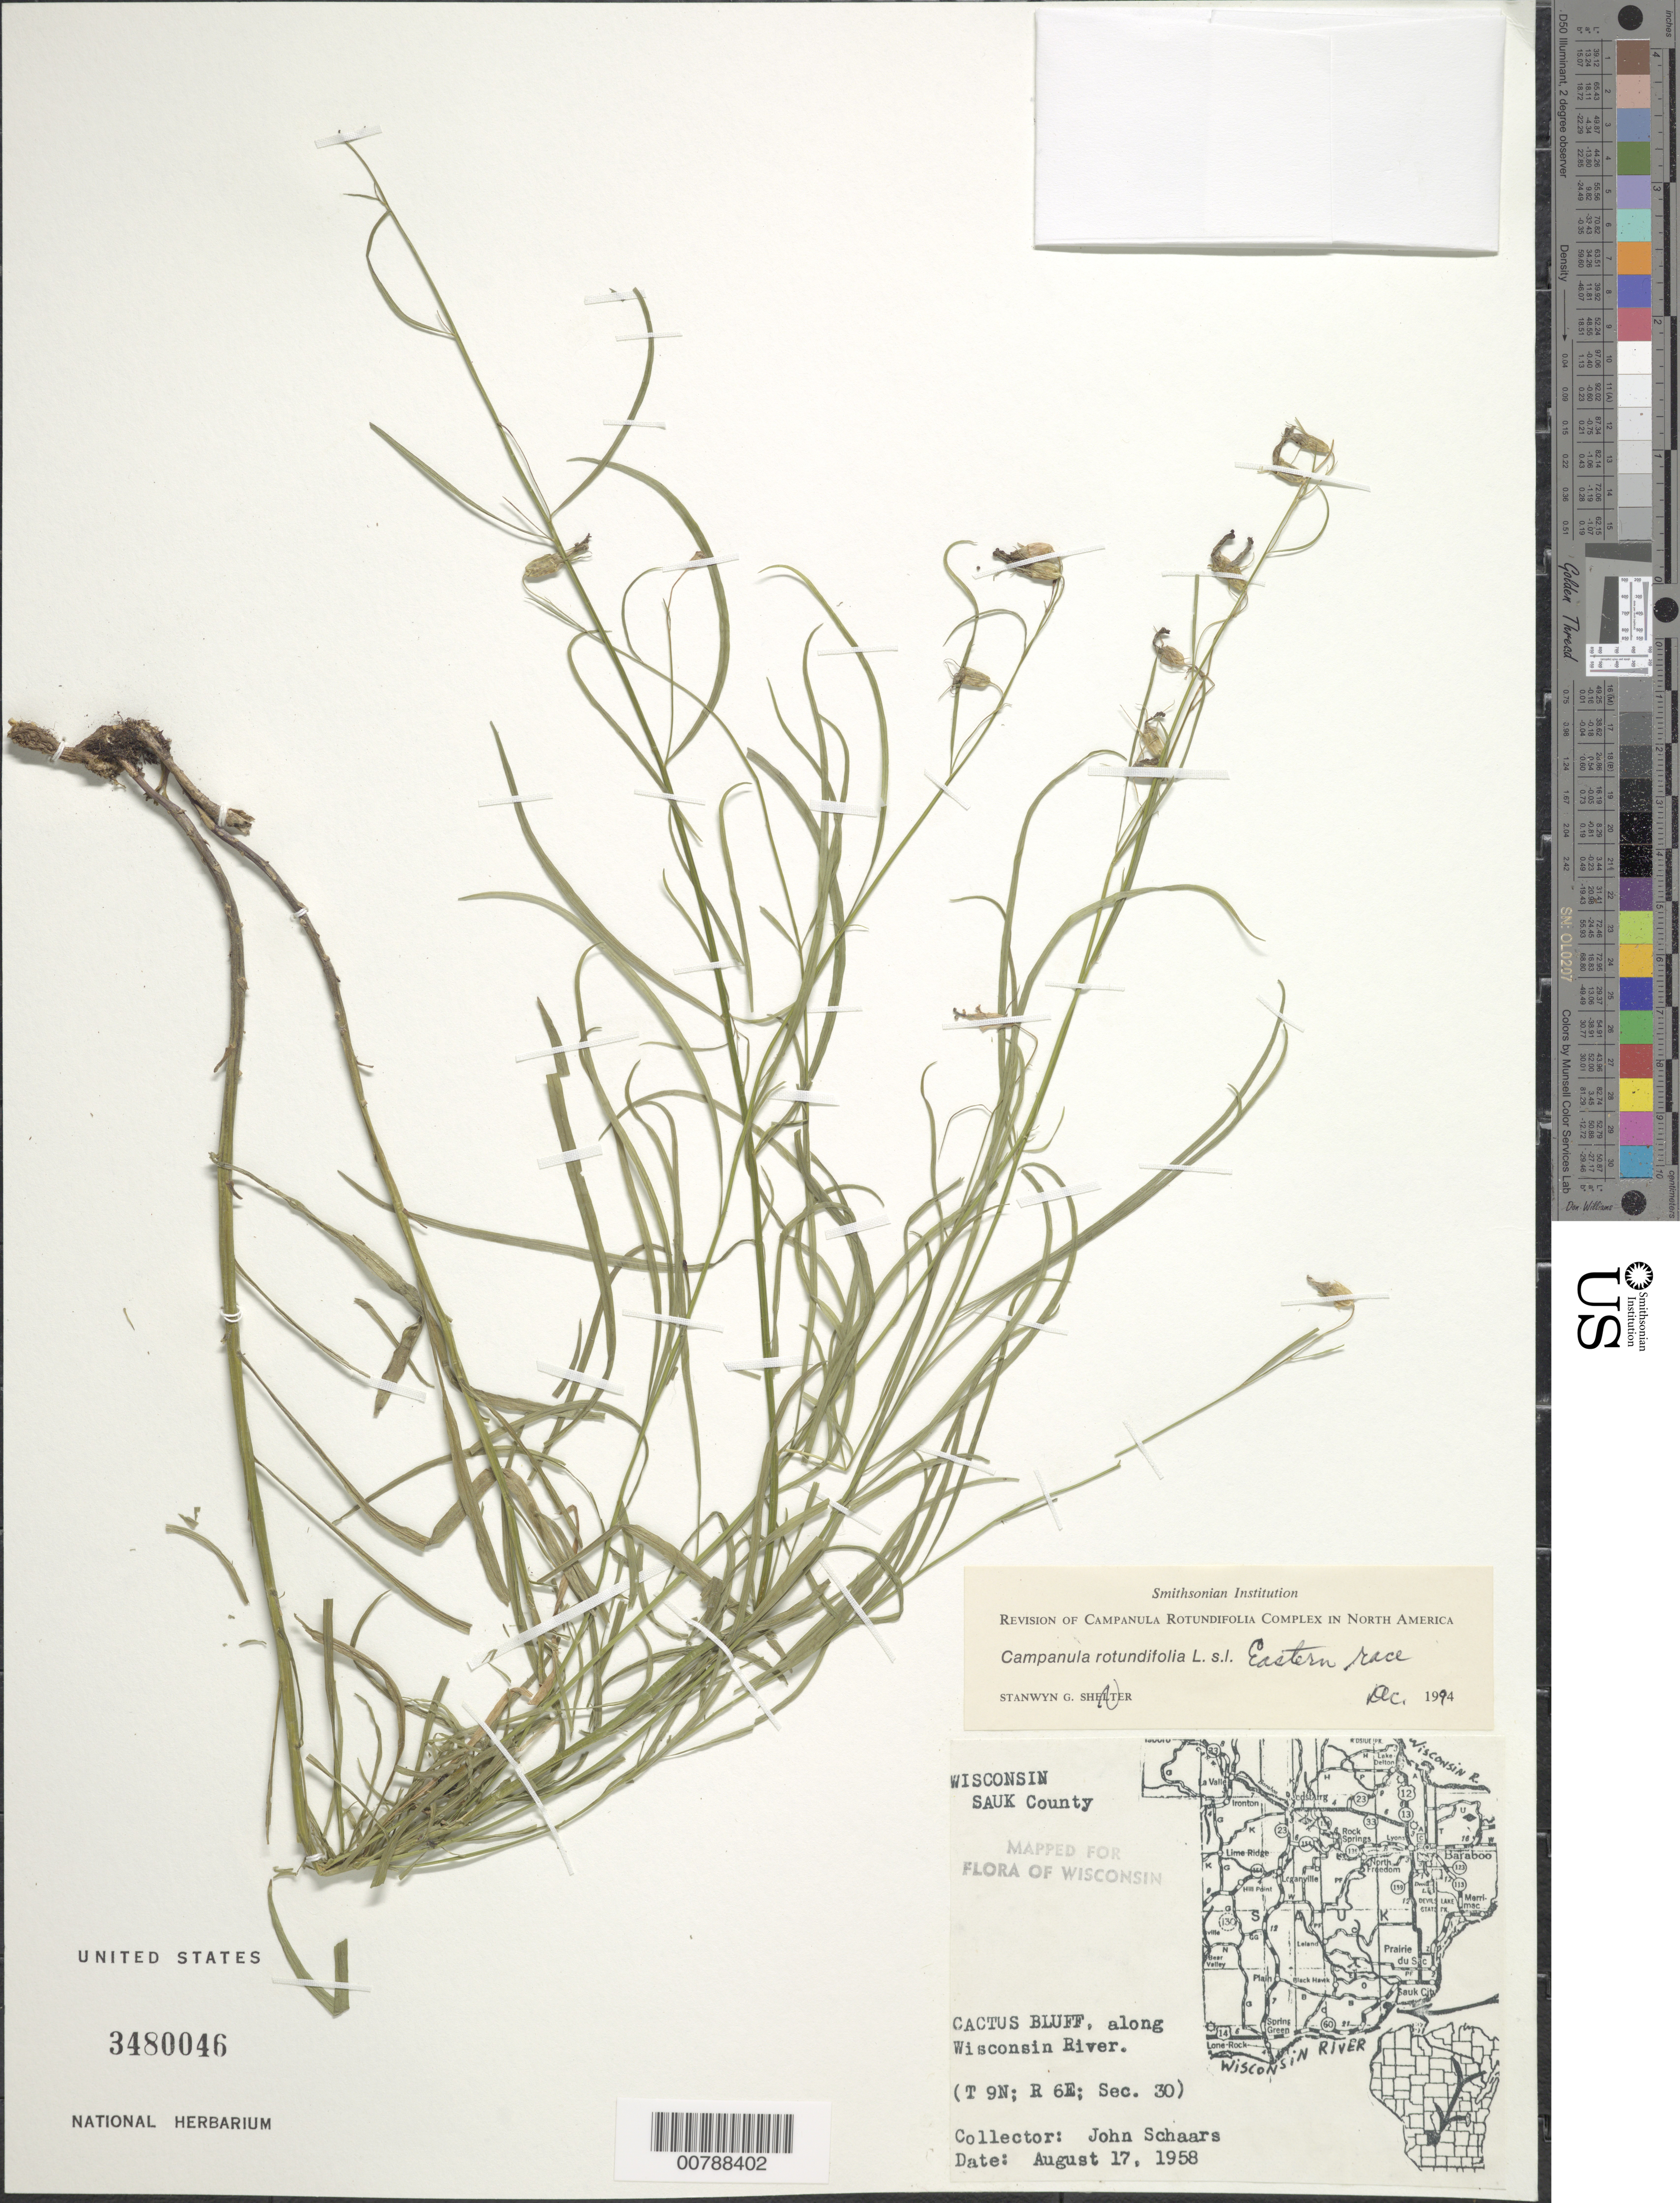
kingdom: Plantae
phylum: Tracheophyta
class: Magnoliopsida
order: Asterales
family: Campanulaceae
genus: Campanula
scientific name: Campanula rotundifolia L. Eastern race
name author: L.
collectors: J. Schaars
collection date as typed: August 17, 1958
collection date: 1958-08-17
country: United States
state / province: Wisconsin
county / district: sauk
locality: Cactus Bluff, along Wisconsin River. T 9N R 6E Sec. 30)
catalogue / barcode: US 3480046